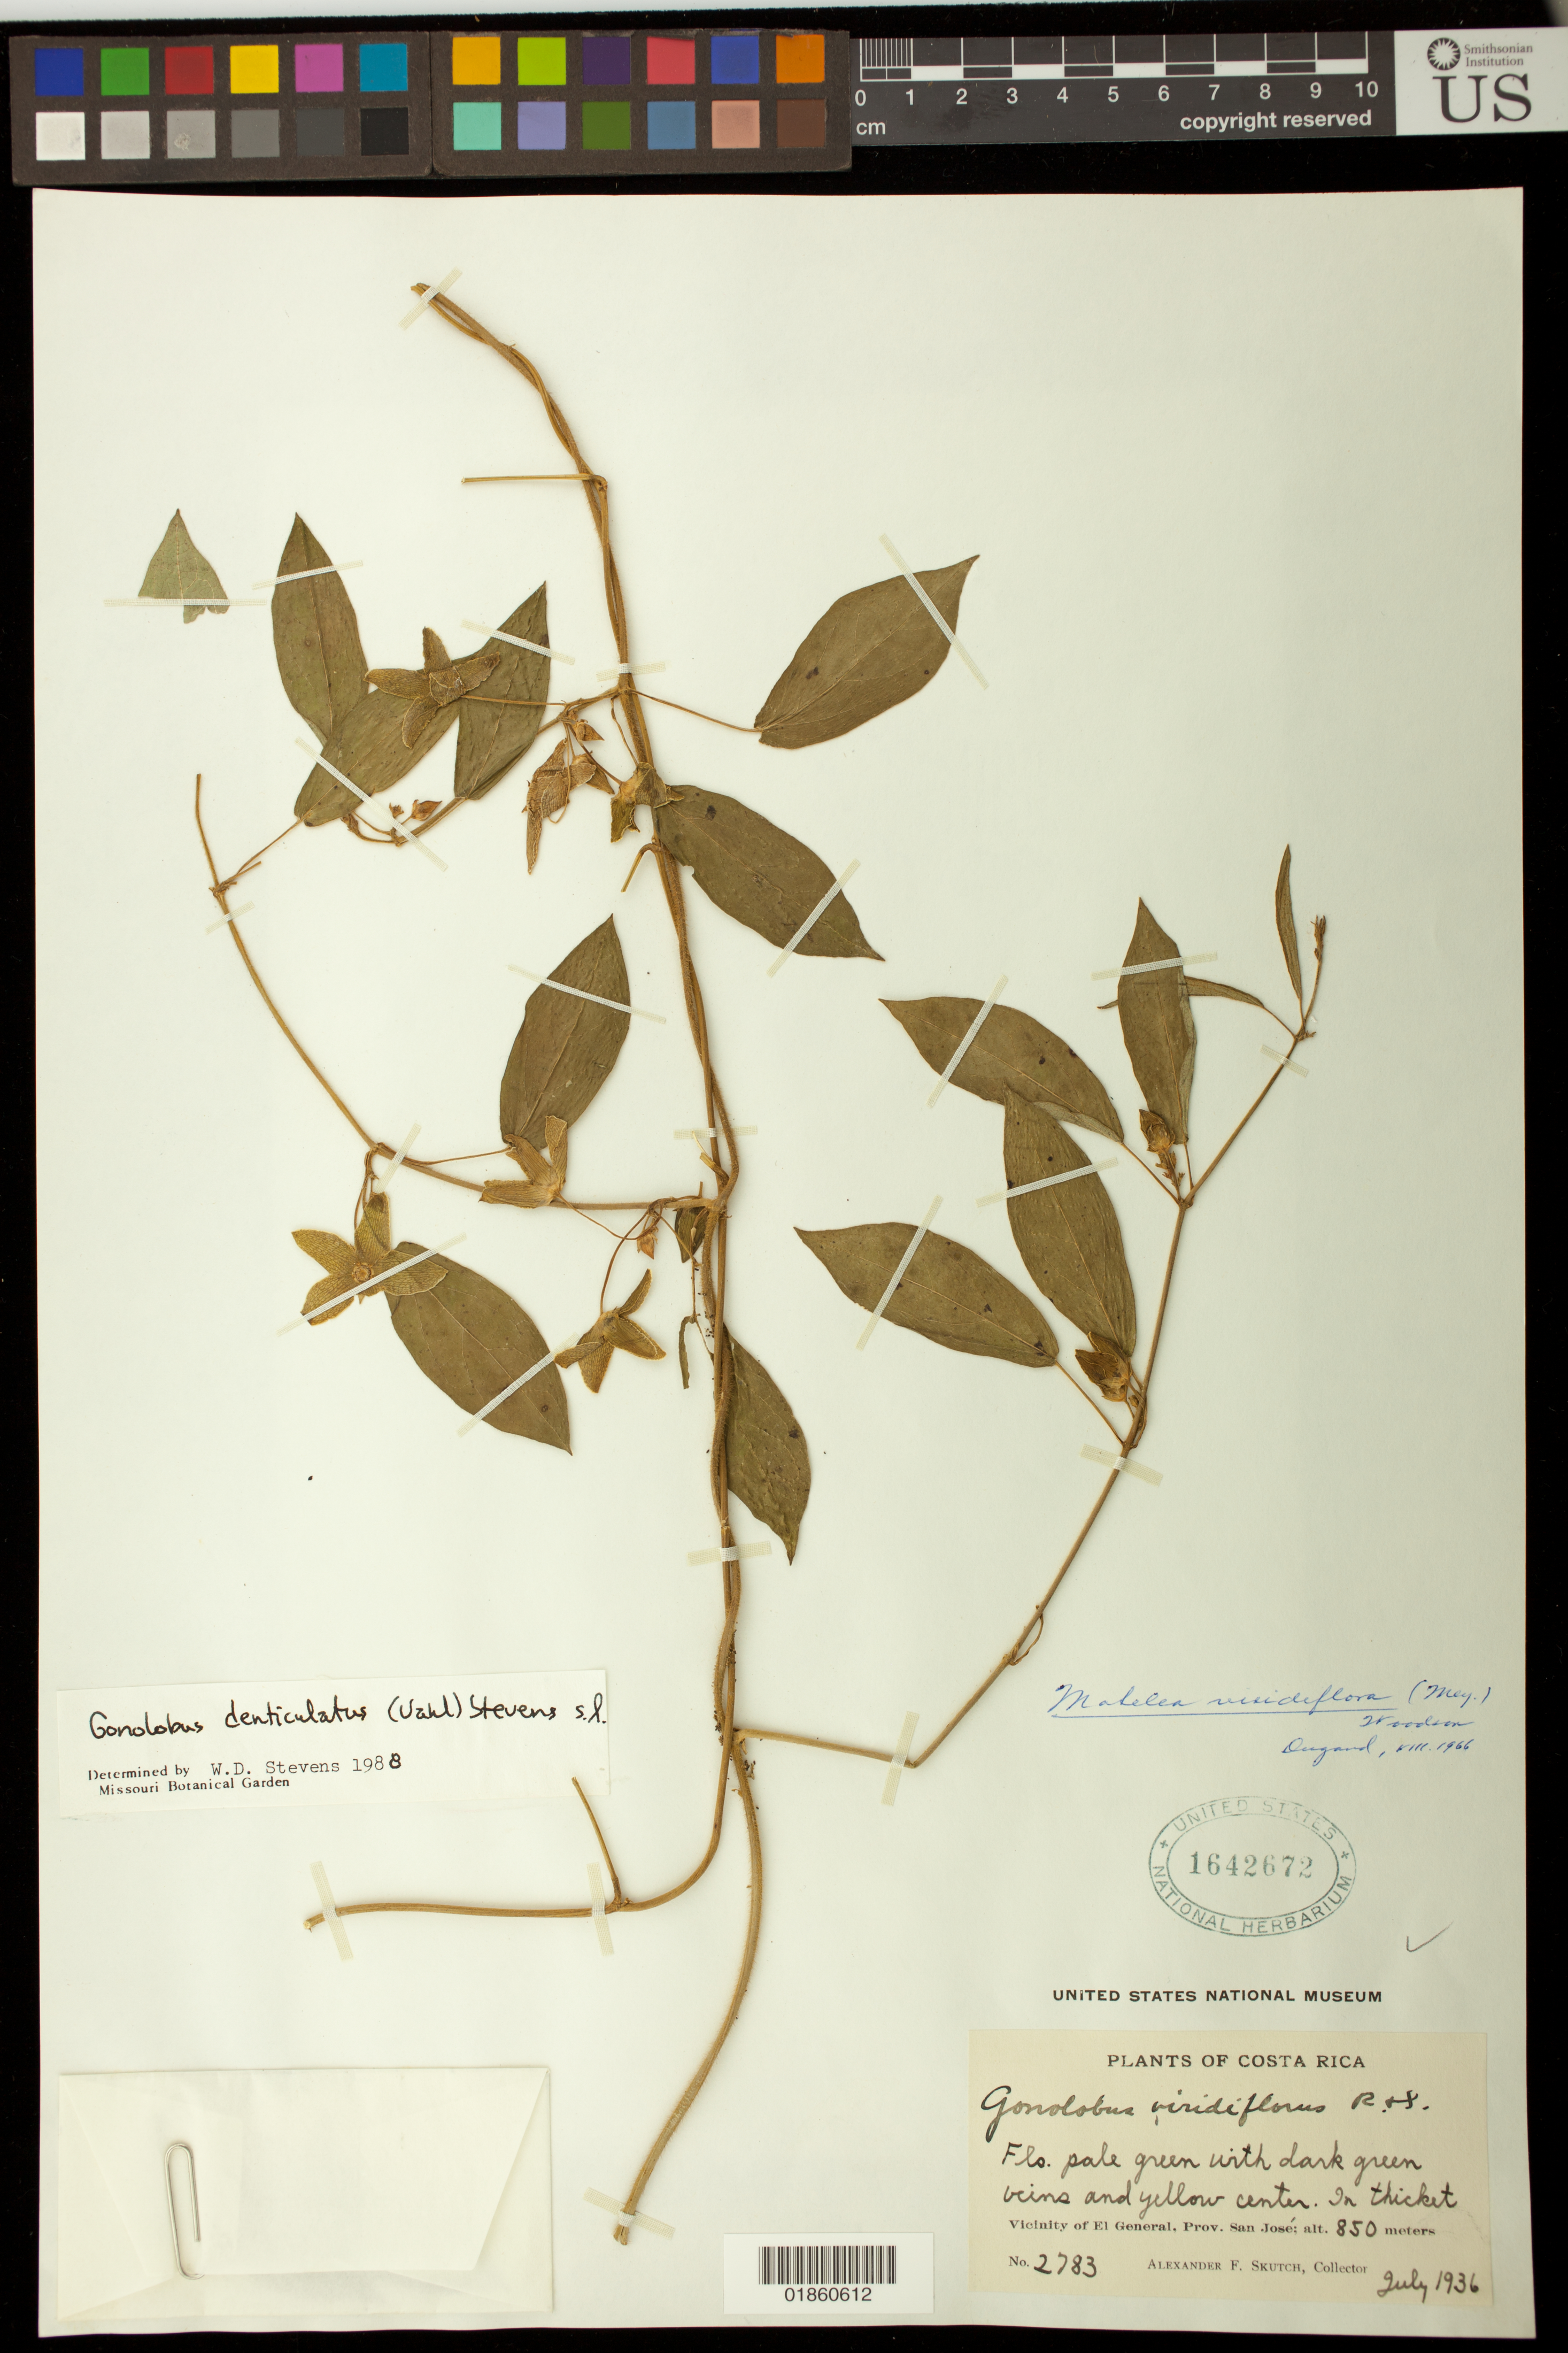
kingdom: Plantae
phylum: Tracheophyta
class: Magnoliopsida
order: Gentianales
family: Apocynaceae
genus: Gonolobus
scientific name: Gonolobus denticulatus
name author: (Vahl) W.D. Stevens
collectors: A. F. Skutch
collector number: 2783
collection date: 1936-07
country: Costa Rica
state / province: San José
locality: Vicinity of El General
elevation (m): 850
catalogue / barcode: US 1642672